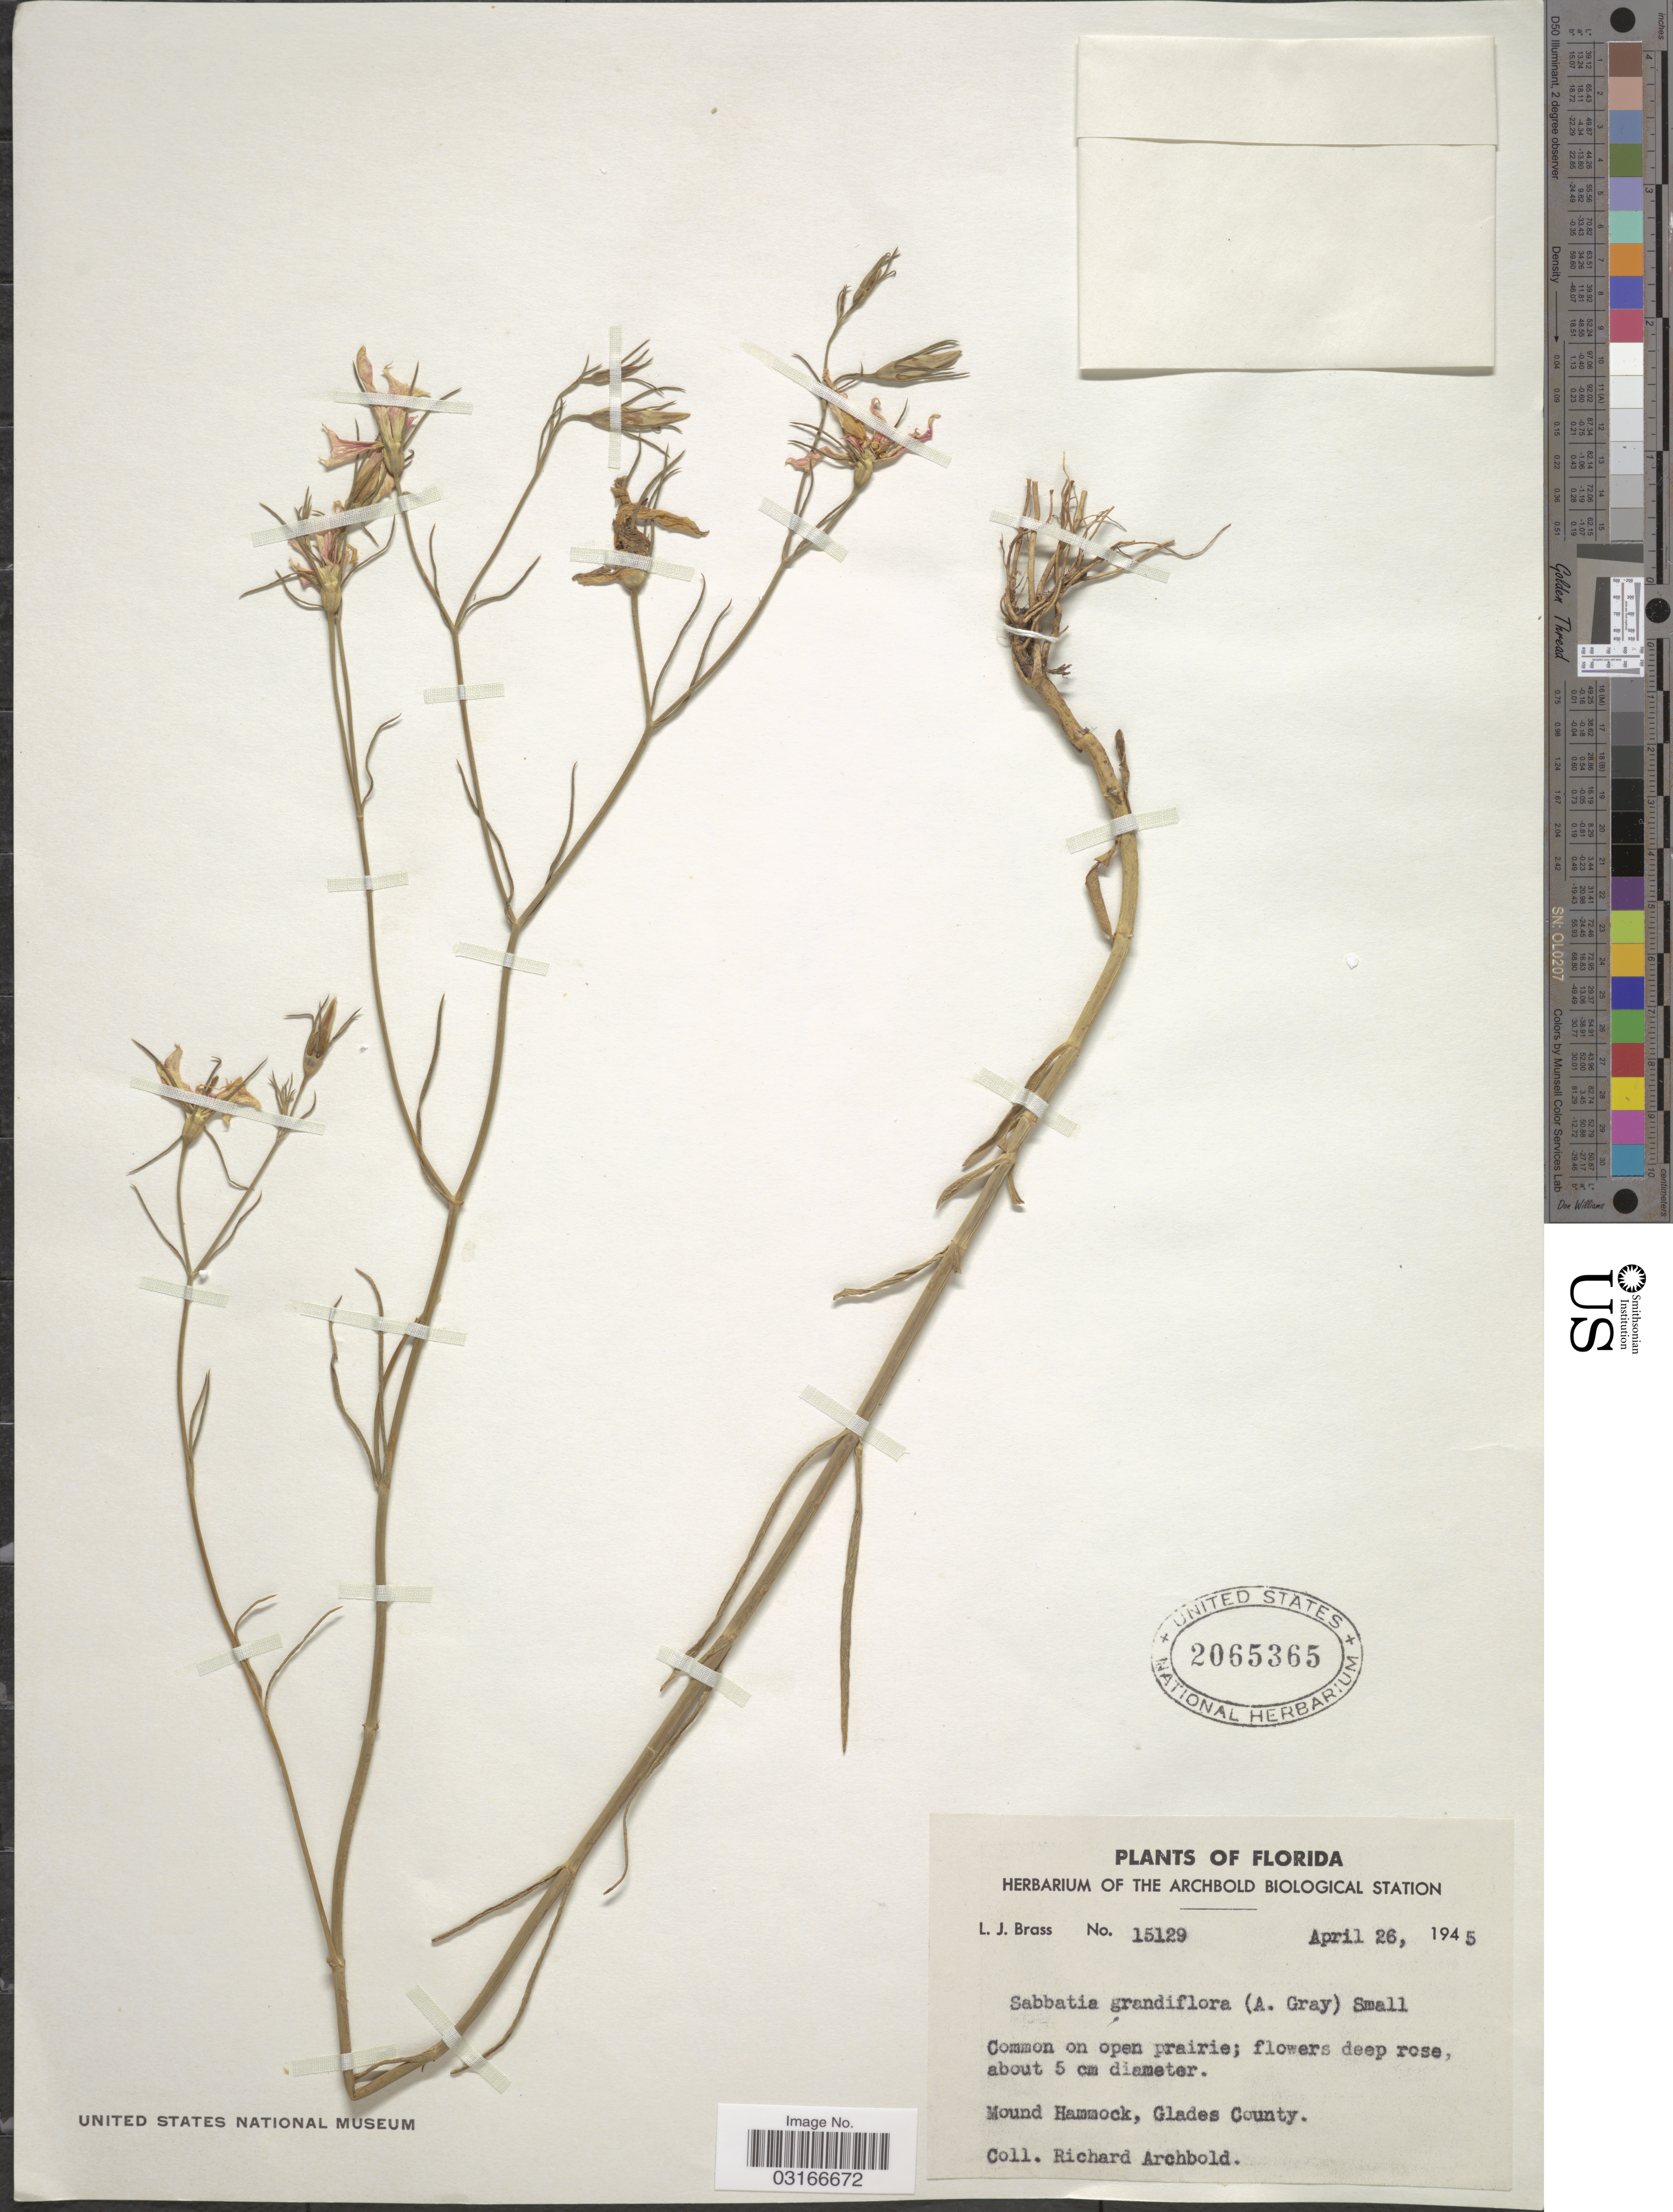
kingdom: Plantae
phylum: Tracheophyta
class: Magnoliopsida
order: Gentianales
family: Gentianaceae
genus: Sabatia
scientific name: Sabatia grandiflora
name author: (A. Gray) Small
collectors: R. Archbold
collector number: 15129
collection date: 1945-04-26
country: United States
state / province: Florida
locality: Mound Hammock, Glades County.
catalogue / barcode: US 2065365